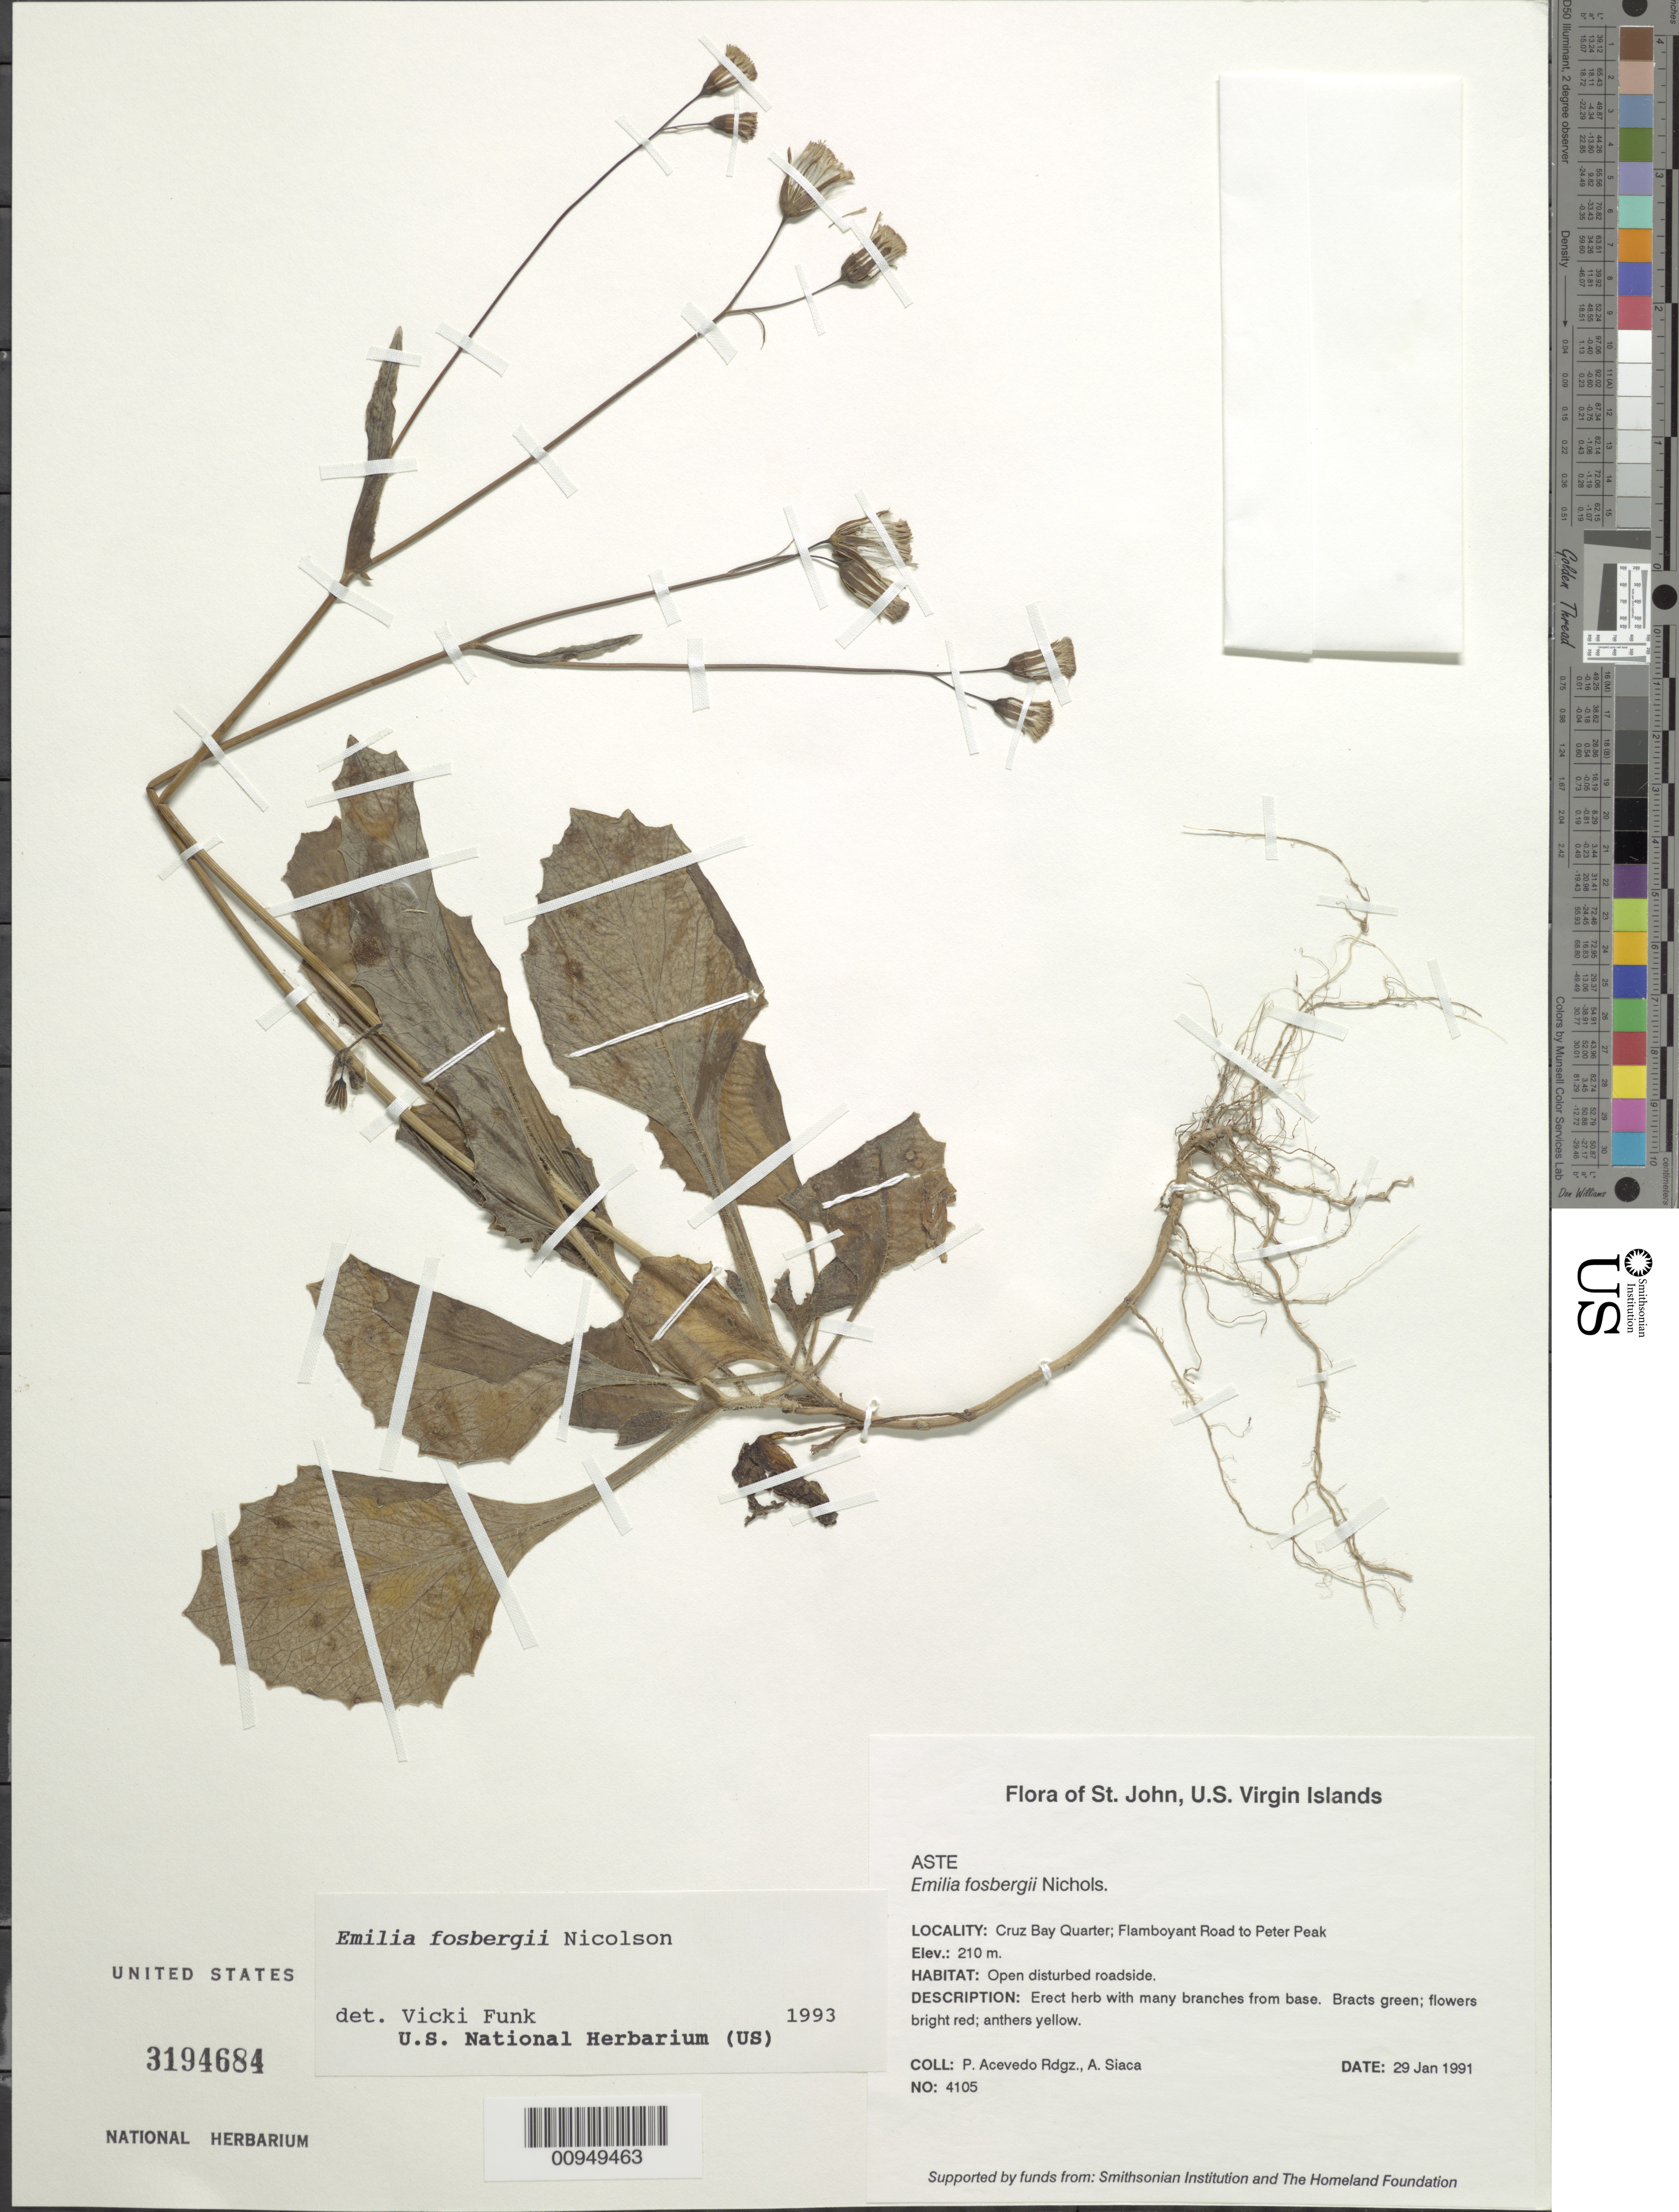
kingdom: Plantae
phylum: Tracheophyta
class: Magnoliopsida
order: Asterales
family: Asteraceae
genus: Emilia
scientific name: Emilia fosbergii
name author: Nicolson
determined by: Funk, Vicki A., (BOT), Smithsonian Institution - National Museum of Natural History (UNITED STATES)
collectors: P. Acevedo-Rodr. & A. Siaca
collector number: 4105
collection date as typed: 29 Jan 1991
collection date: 1991-01-29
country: U.S. Virgin Islands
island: St. John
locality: Cruz Bay Quarter, Flamboyant Road to Peter Peak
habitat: Open disturbed roadside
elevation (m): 210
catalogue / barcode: US 3194684